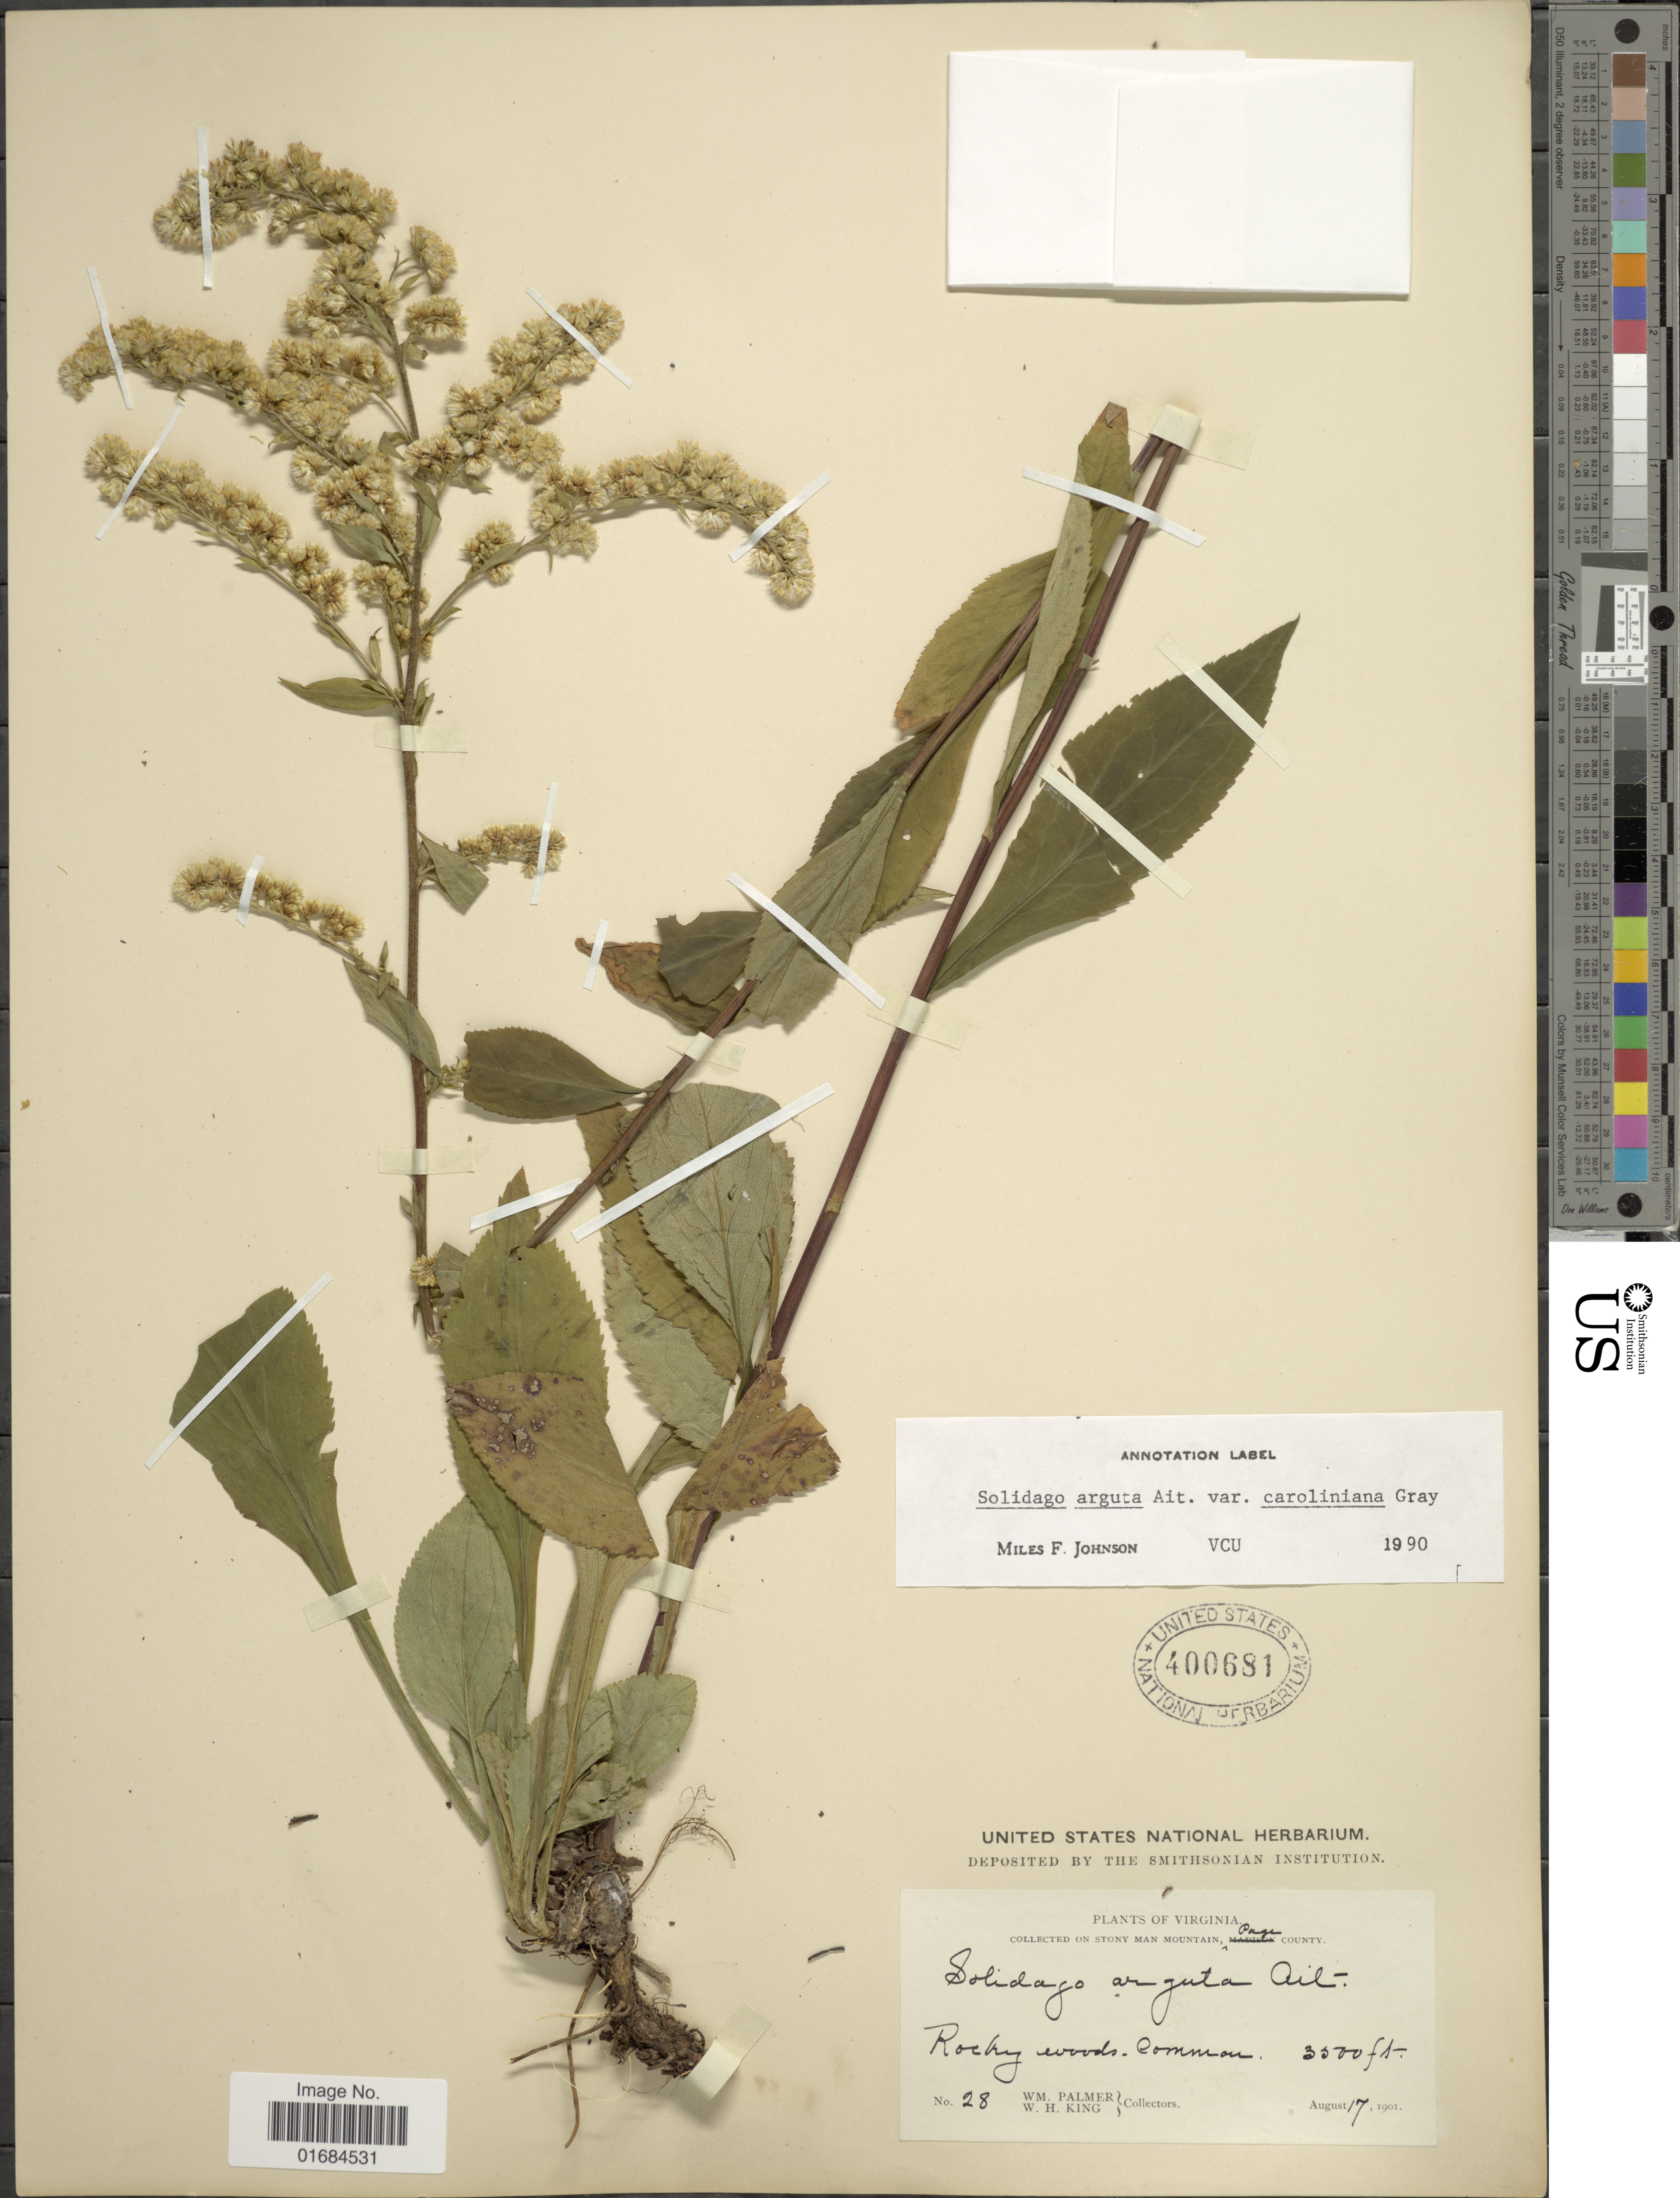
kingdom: Plantae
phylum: Tracheophyta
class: Magnoliopsida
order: Asterales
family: Asteraceae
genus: Solidago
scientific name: Solidago arguta var. caroliniana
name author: A. Gray & et al.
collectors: W. Palmer & W. H. King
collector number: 28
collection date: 1901-08-17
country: United States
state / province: Virginia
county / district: Page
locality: Stony man mountain, page county, Rocky woods.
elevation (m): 1067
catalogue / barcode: US 400681